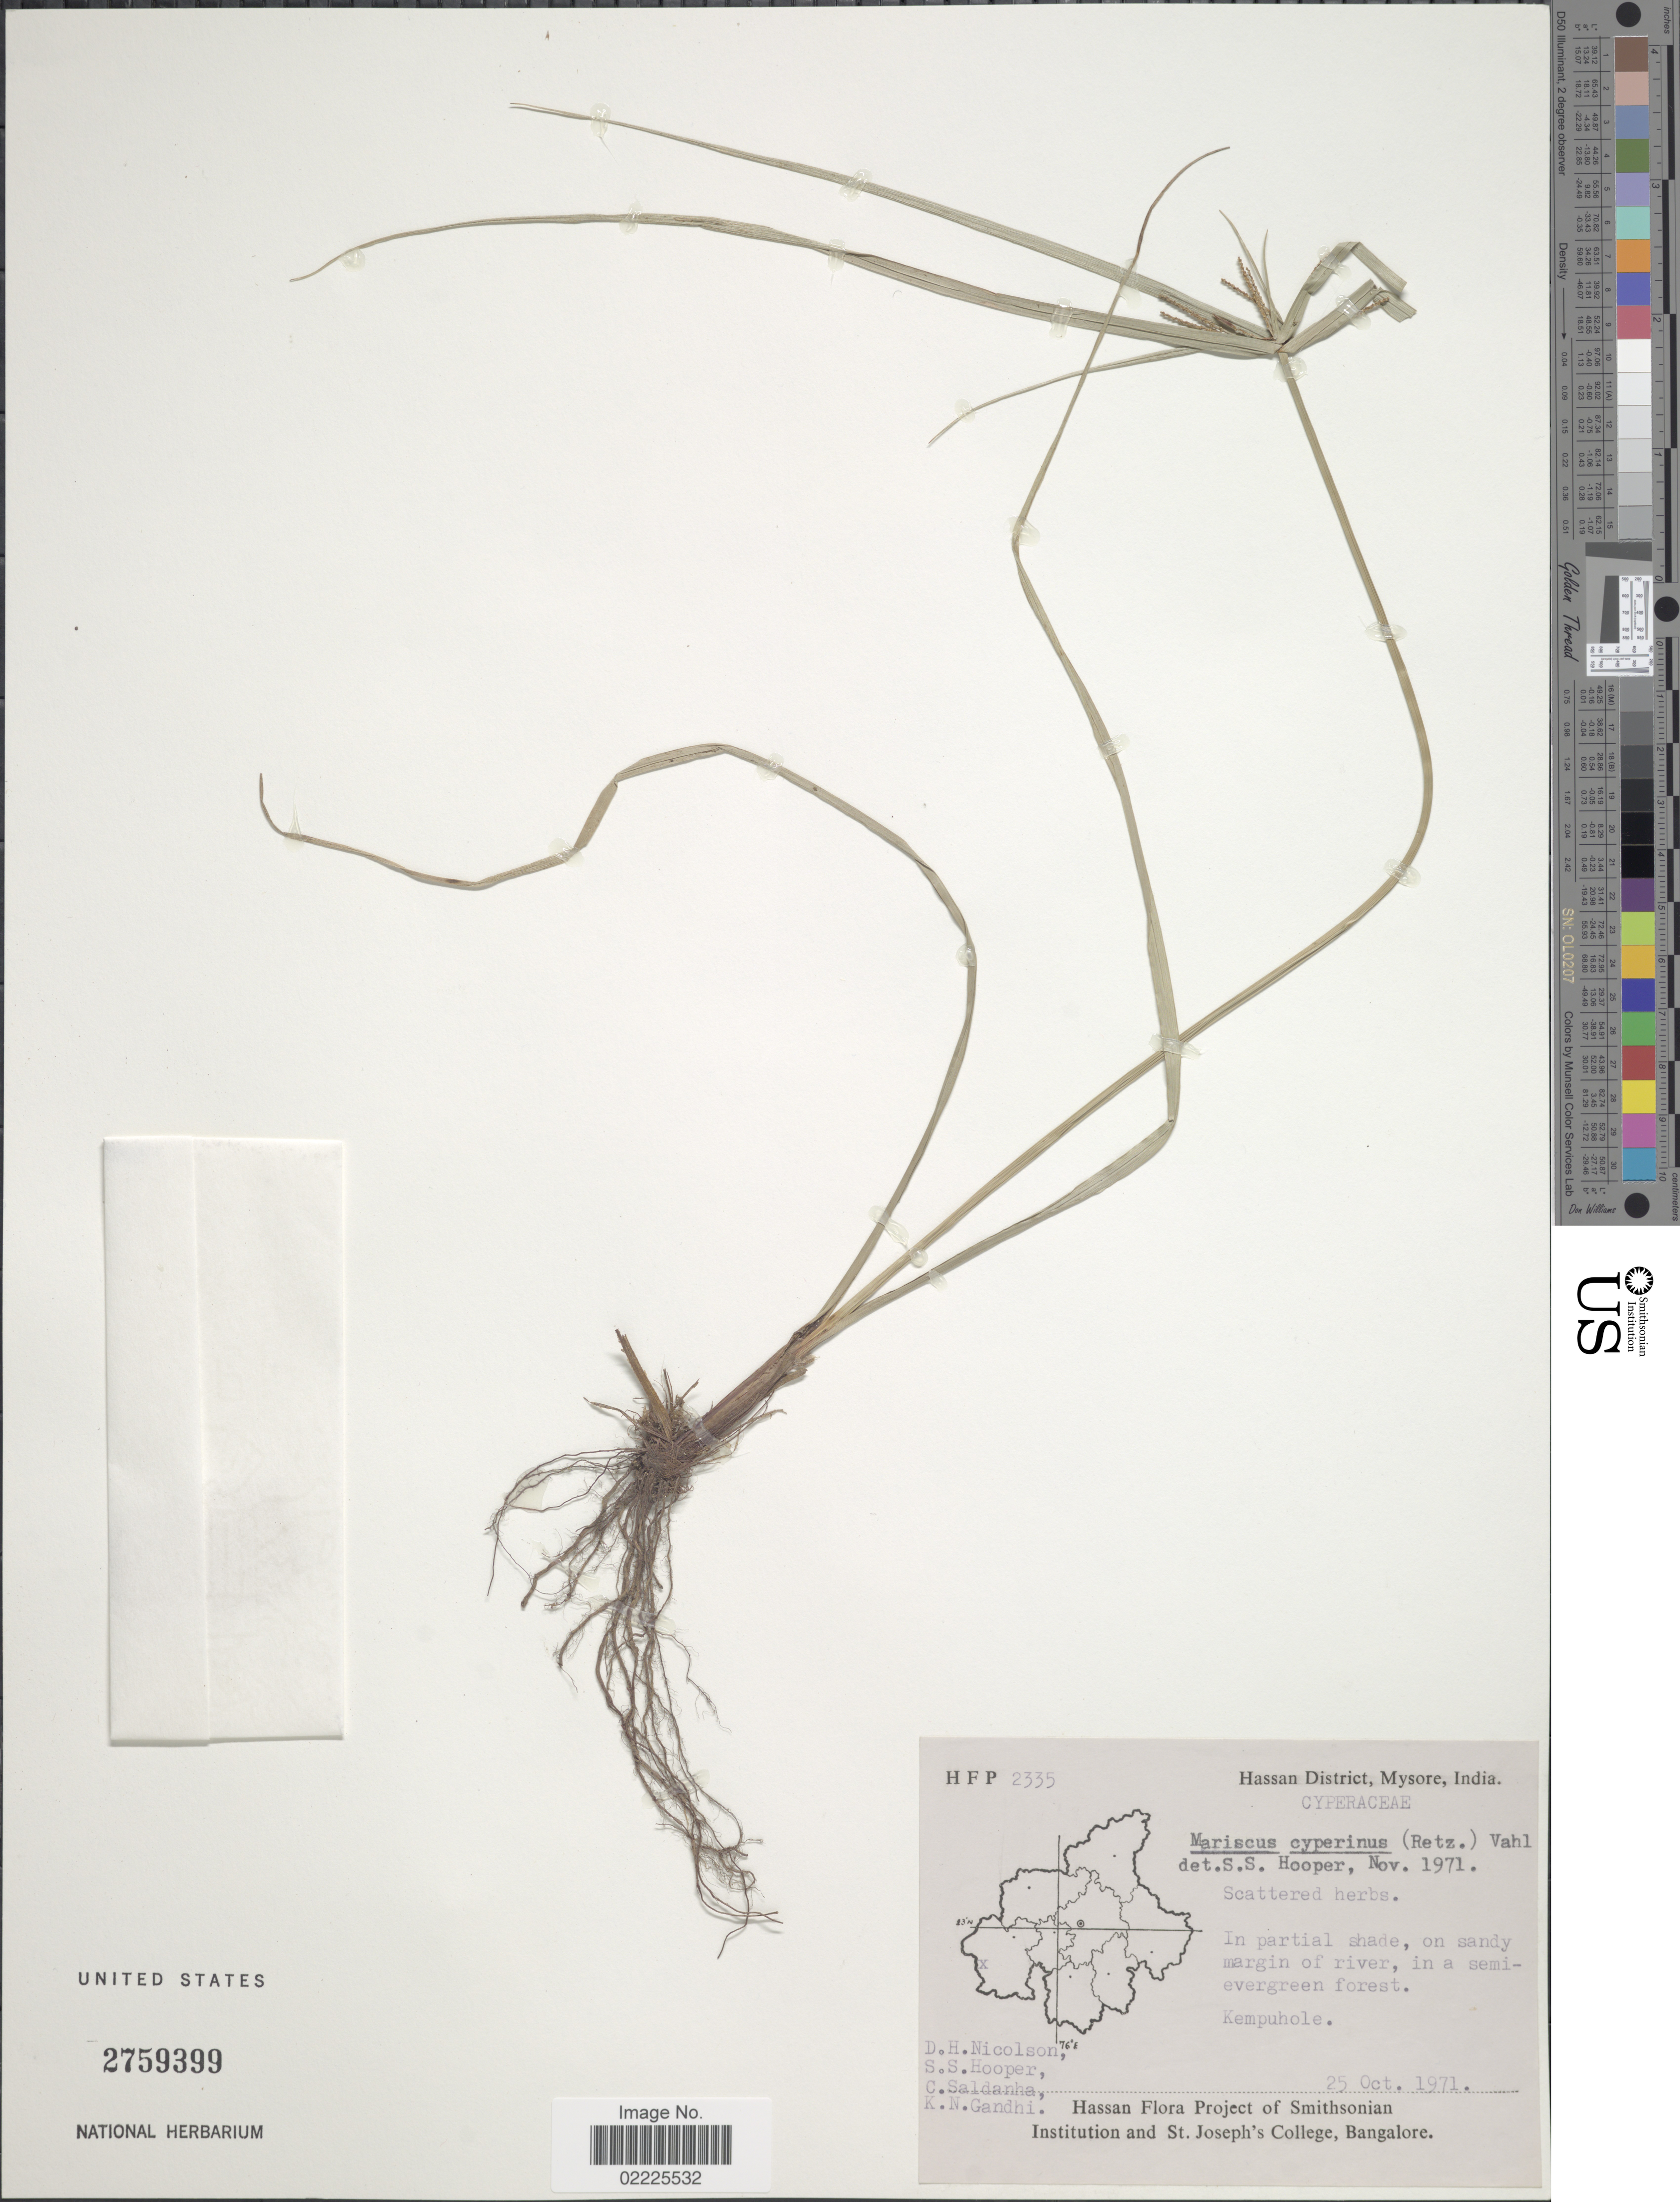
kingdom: Plantae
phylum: Tracheophyta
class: Liliopsida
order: Poales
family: Cyperaceae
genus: Cyperus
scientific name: Cyperus cyperinus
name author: (Retz.) Valck. Sur.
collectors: D. H. Nicolson, S. S. Hooper, C. Saldanha & K. N. Gandhi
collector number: H F P 2335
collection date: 1971-10-25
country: India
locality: Hassan District, Mysore, In partial shade, on sandy margin of river, in a semi-evergreen forest, Kempuhole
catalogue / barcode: US 2759399